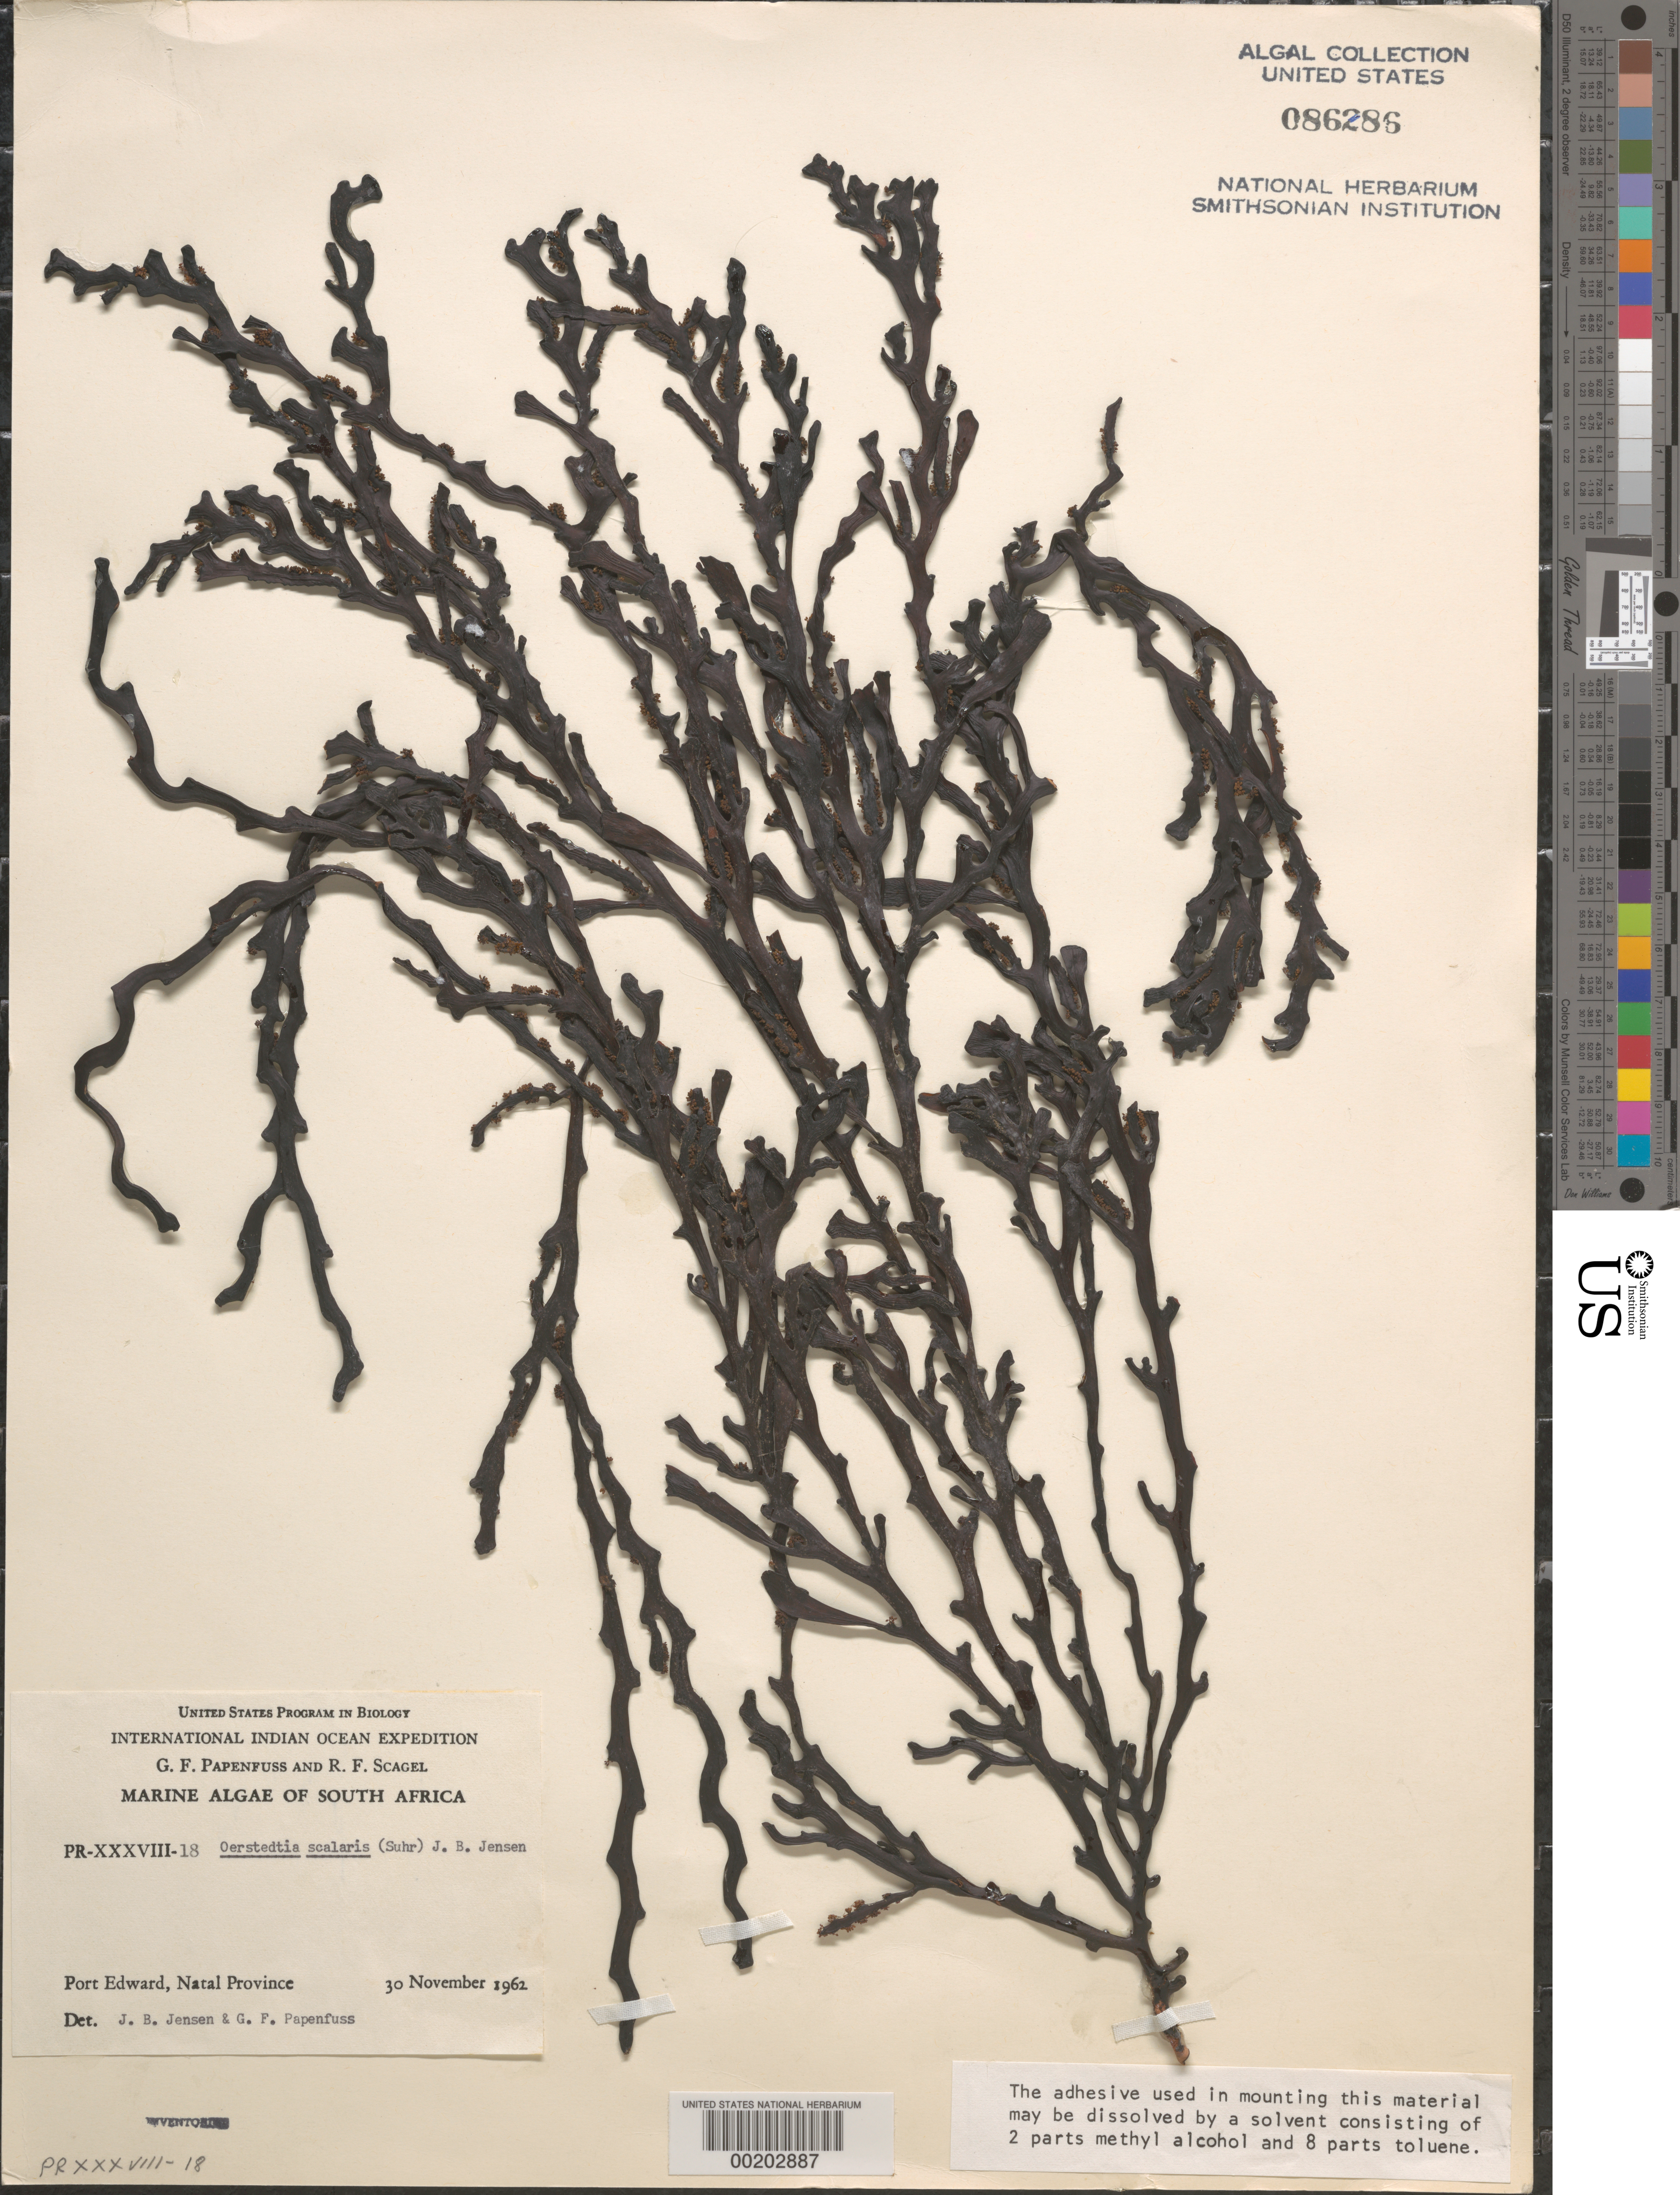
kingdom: Chromista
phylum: Ochrophyta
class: Phaeophyceae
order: Fucales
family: Sargassaceae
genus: Oerstedtia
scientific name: Oerstedtia scalaris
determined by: Jensen, J. B.; Papenfuss, G. F.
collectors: G. Papenfuss & R. F. Scagel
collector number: PR-XXXVIII-18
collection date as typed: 30 Nov 1962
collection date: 1962-11-30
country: South Africa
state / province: KwaZulu-Natal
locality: Port Edward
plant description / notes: International Indian Ocean Expedition, 1962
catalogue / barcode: US 86286